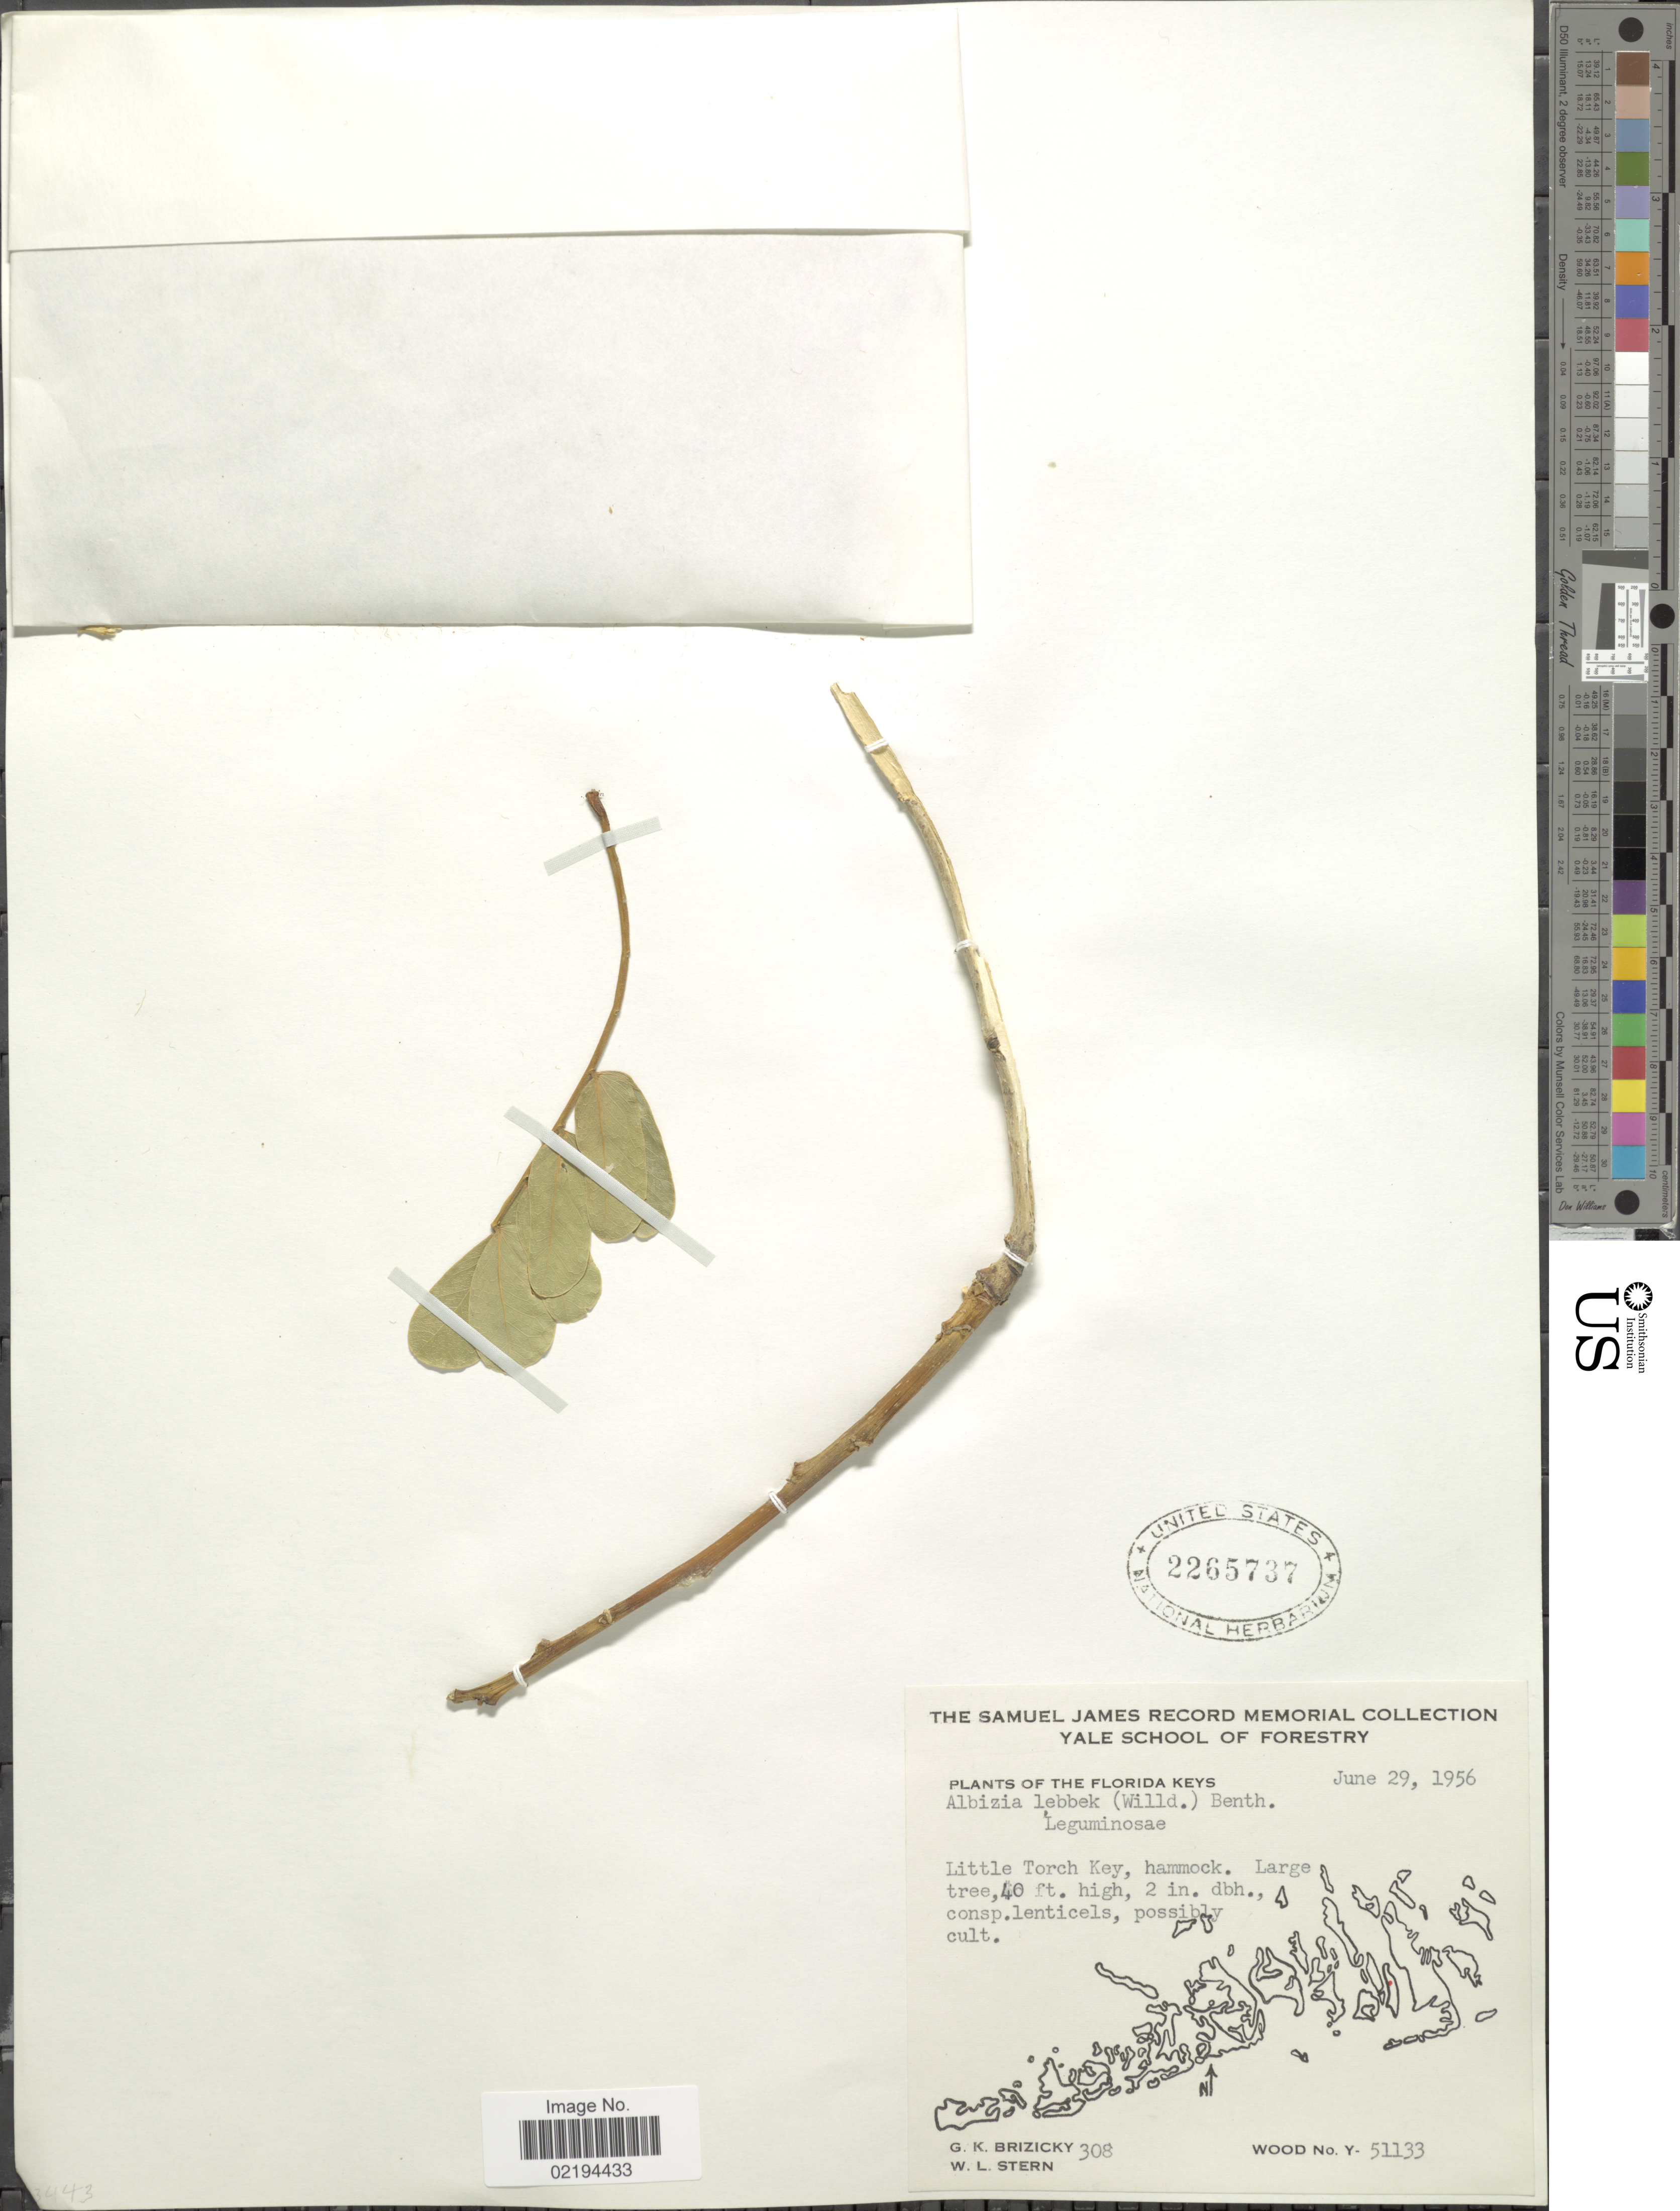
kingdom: Plantae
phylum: Tracheophyta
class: Magnoliopsida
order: Fabales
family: Fabaceae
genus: Albizia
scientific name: Albizia lebbeck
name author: (L.) Benth.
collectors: G. K. Brizicky & W. L. Stern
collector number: Wood Y-51133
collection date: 1956-06-29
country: United States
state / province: Florida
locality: Florida Keys, Little Torch key, hammock, possibly cult.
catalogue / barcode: US 2265737